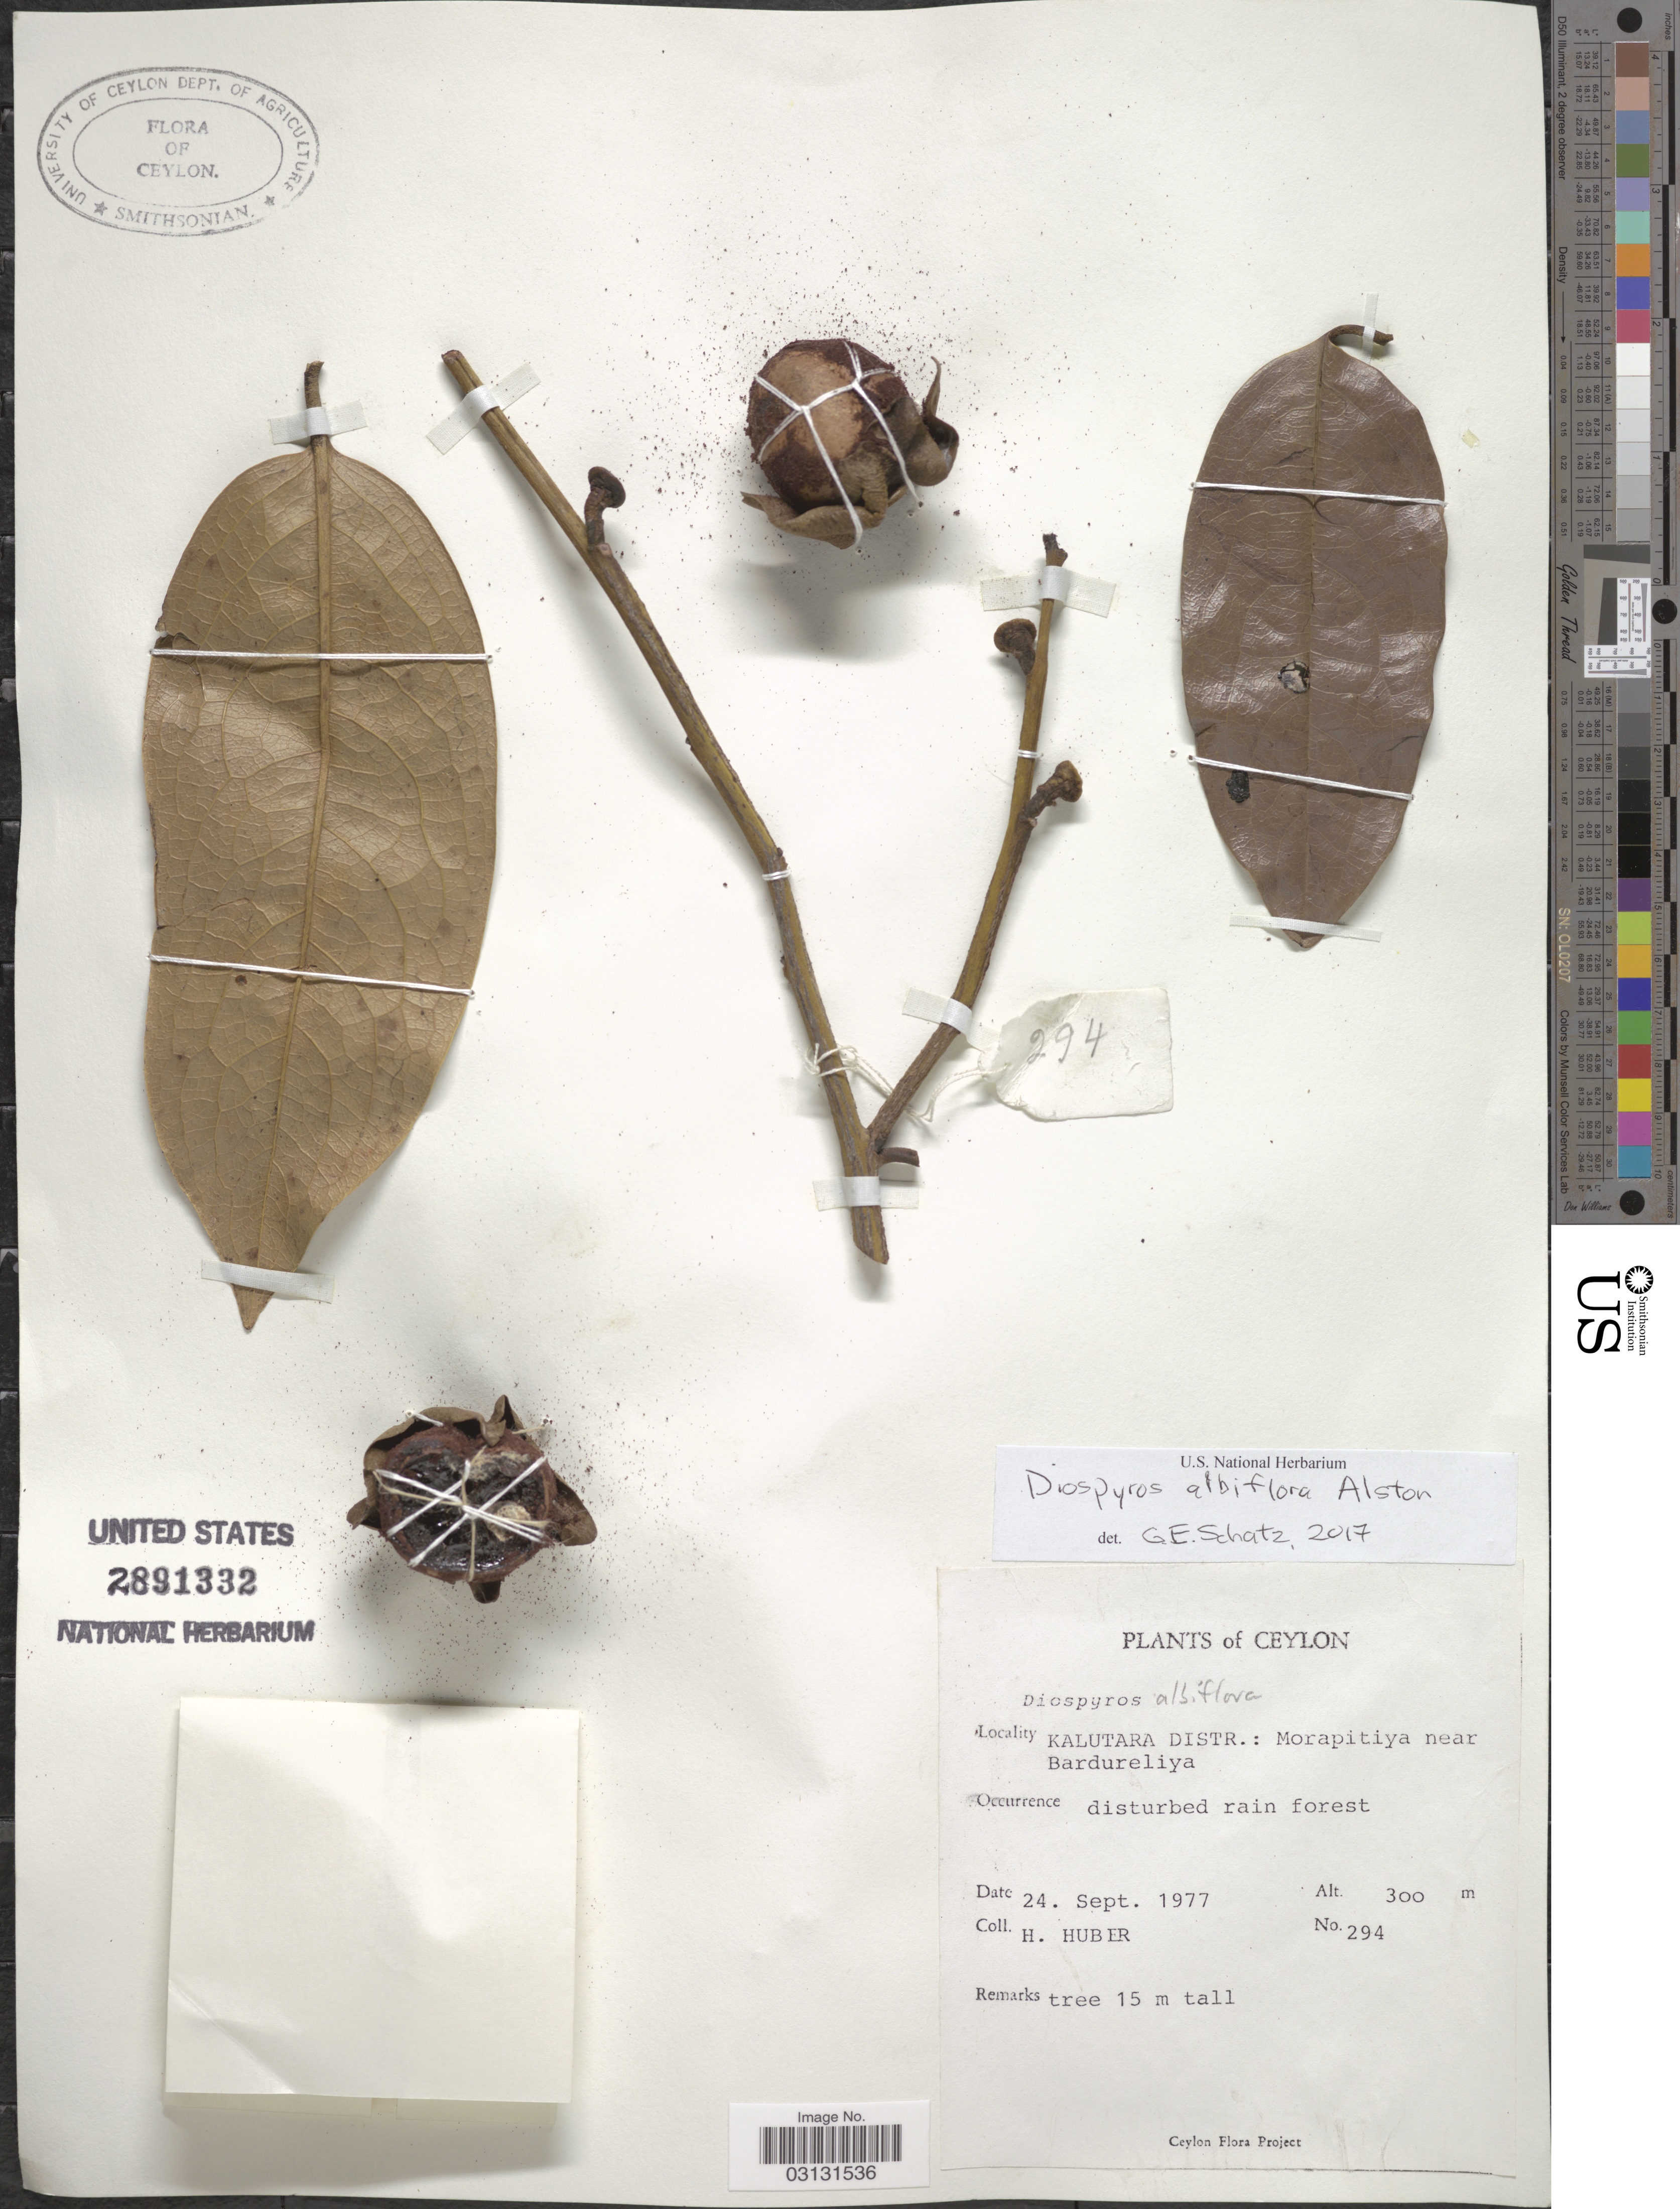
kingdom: Plantae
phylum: Tracheophyta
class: Magnoliopsida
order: Ericales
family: Ebenaceae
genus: Diospyros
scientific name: Diospyros albiflora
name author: Alston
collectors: H. Huber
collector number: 294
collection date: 1977-09-24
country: Sri Lanka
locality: Ceylon. Kalutara Distr.: Morapitiya near Bardureliya.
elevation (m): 300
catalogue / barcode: US 2891332